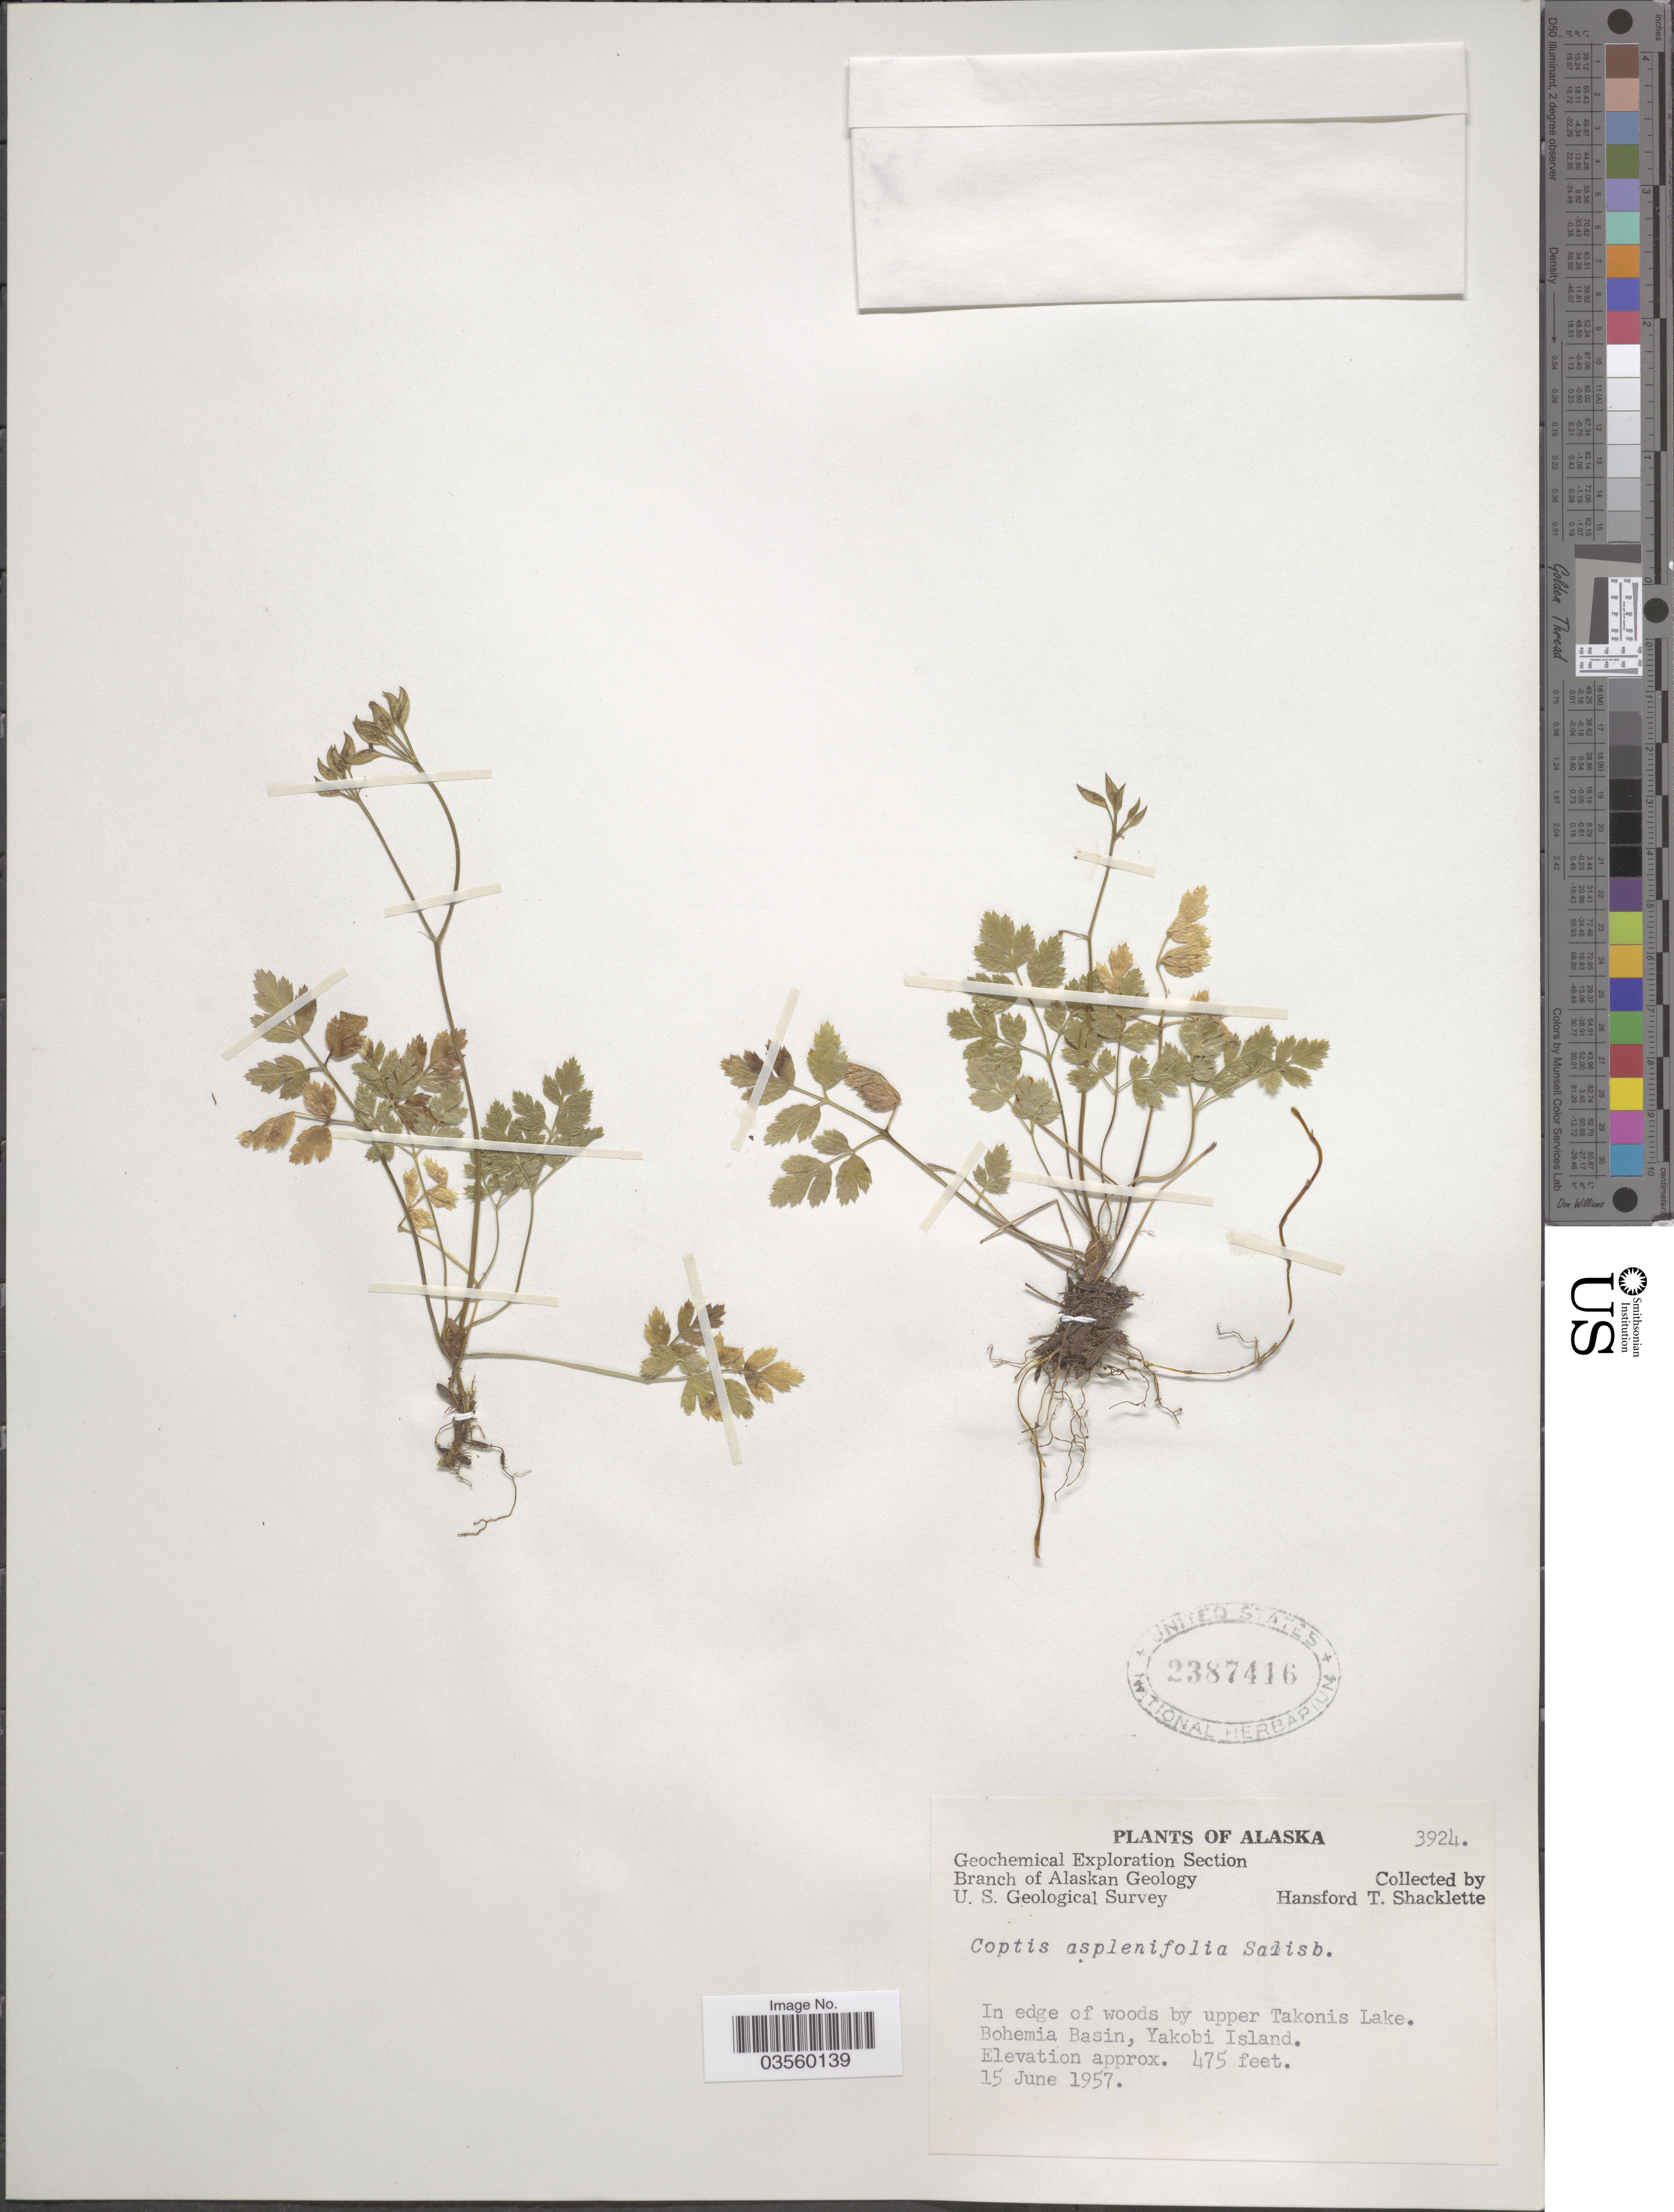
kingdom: Plantae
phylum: Tracheophyta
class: Magnoliopsida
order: Ranunculales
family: Ranunculaceae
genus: Coptis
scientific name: Coptis asplenifolia ined ?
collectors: H. Shacklette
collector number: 3924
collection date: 1957-06-15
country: United States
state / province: Alaska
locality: Upper Takonis Lake. Bohemia Basin, Yakobi Island.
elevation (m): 145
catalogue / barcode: US 2387416